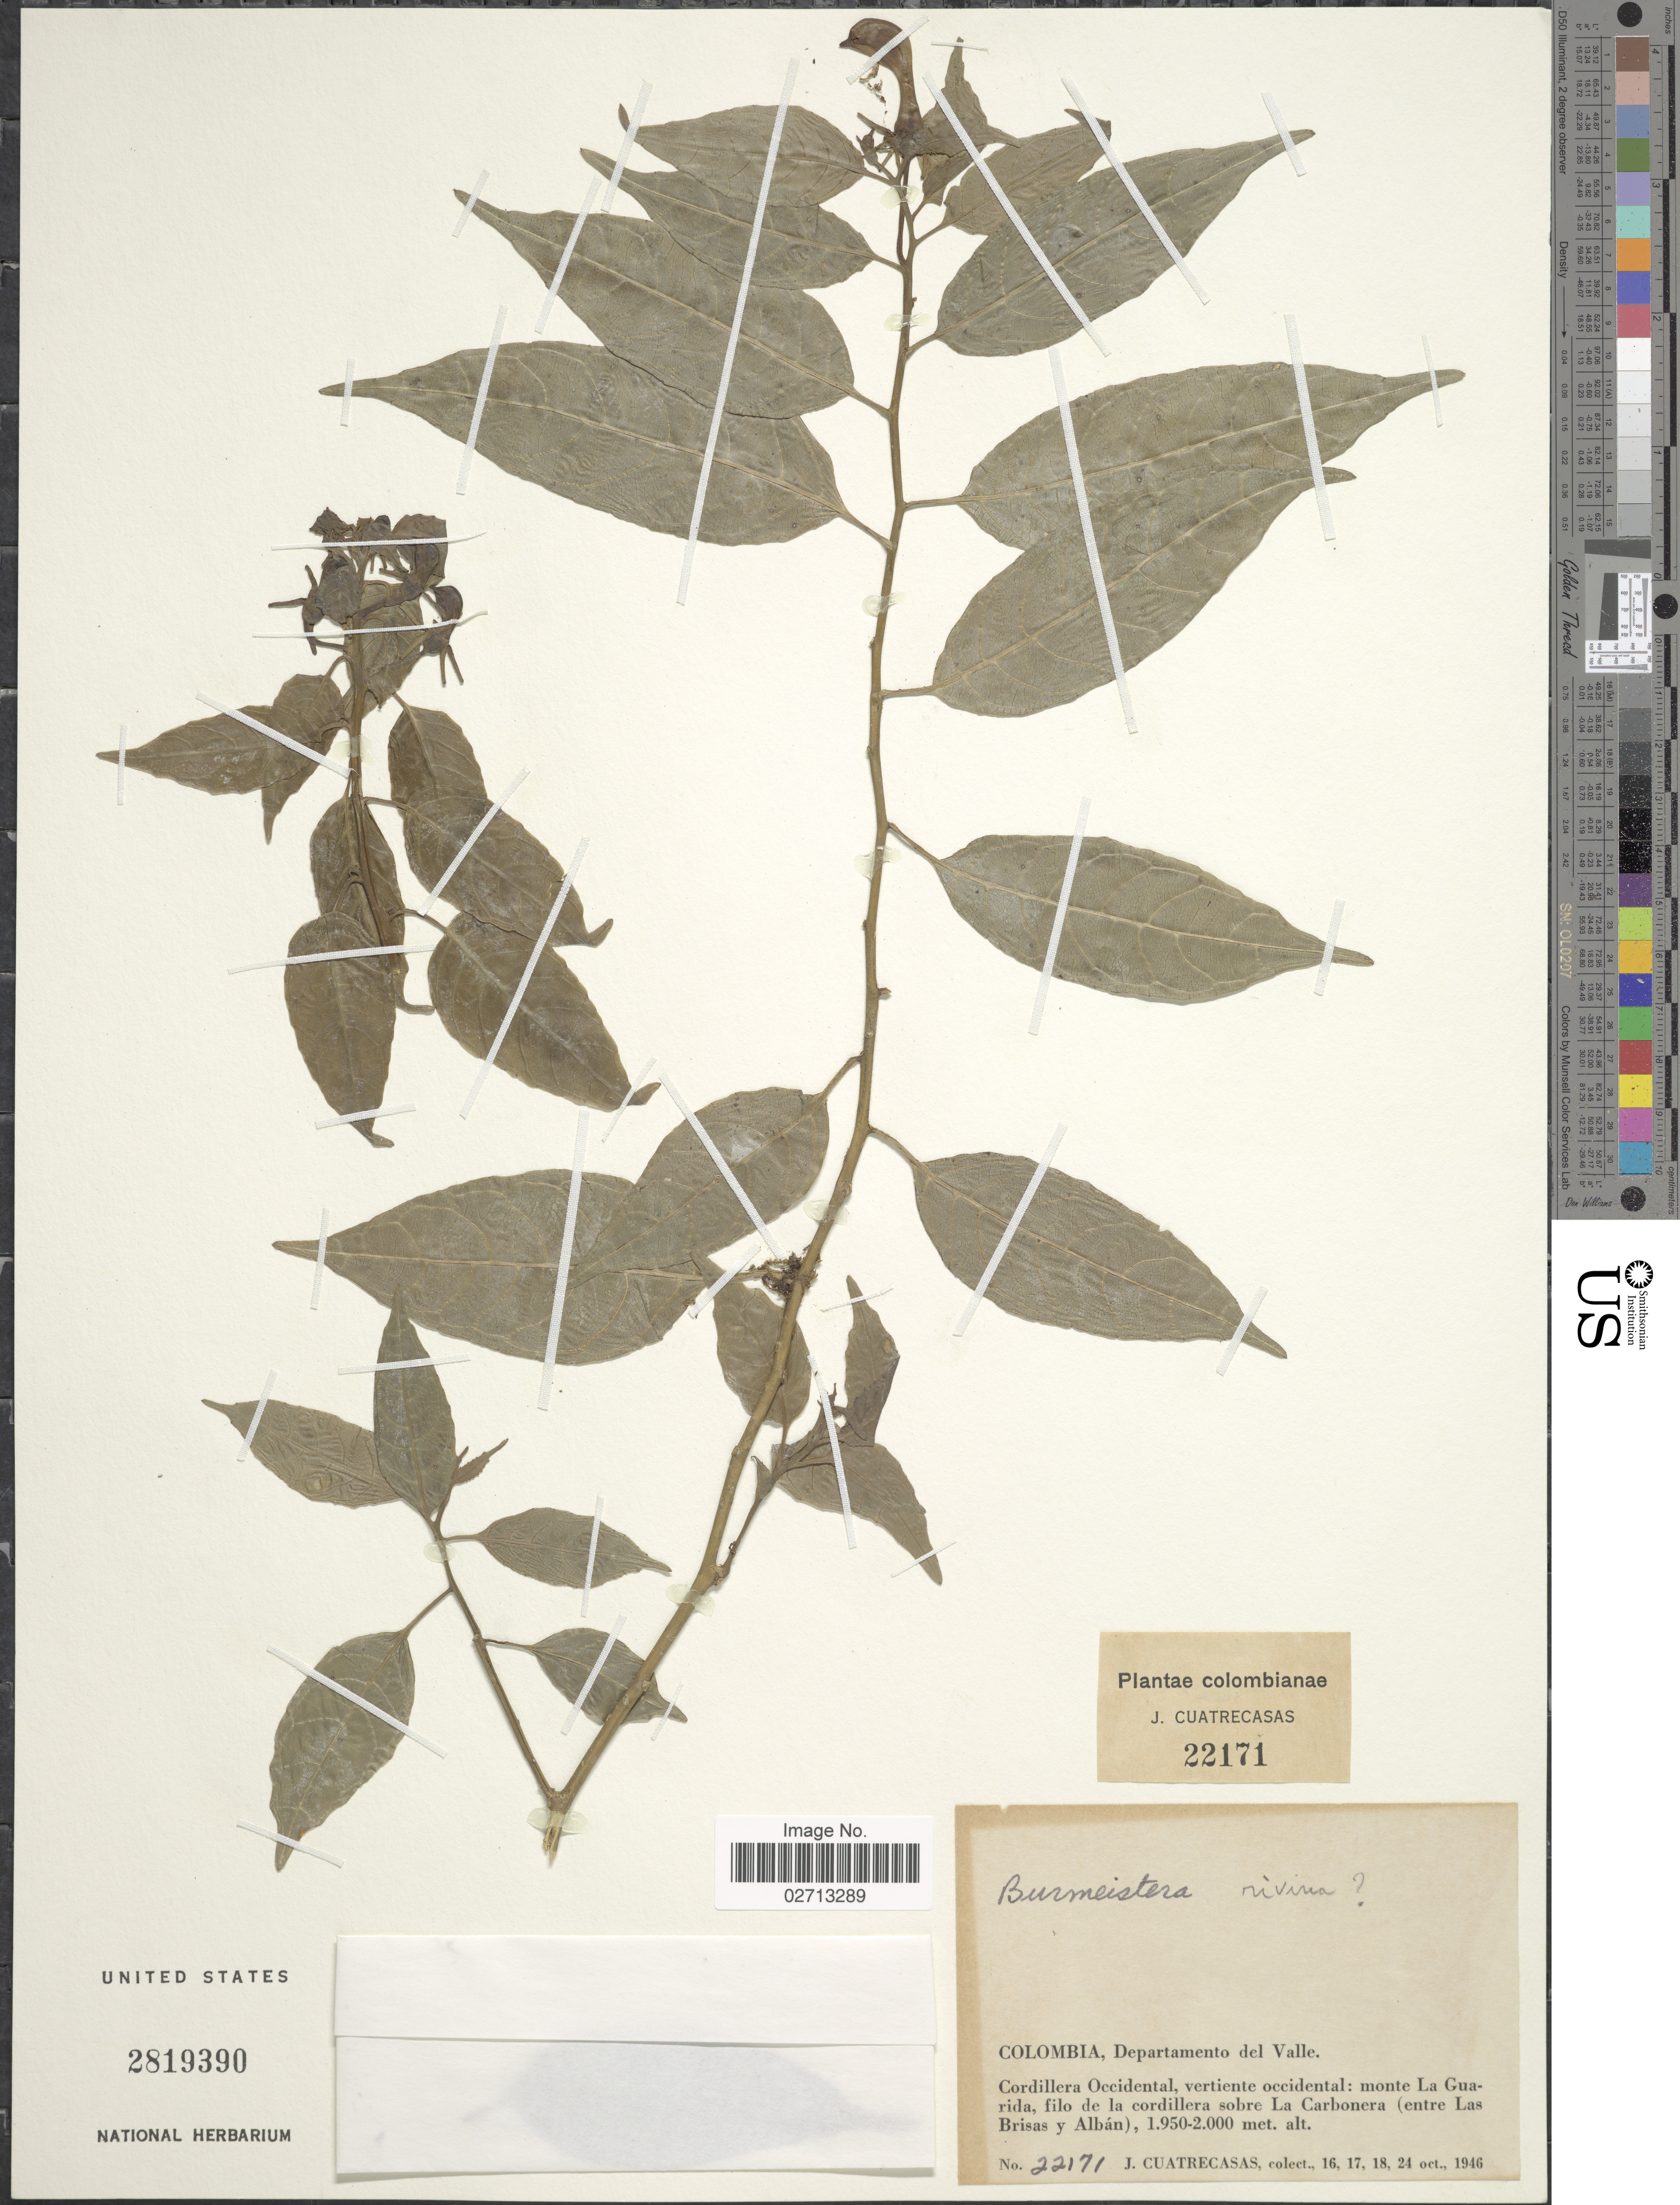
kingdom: Plantae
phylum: Tracheophyta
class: Magnoliopsida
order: Asterales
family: Campanulaceae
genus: Burmeistera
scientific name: Burmeistera rivina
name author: E. Wimm.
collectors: J. Cuatrecasas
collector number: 22171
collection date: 1946-10-16/1946-10-24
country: Colombia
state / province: Valle del Cauca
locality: Departamento del Valle. Cordillera Occidental, vertiente occidental: monte La Guarida, filo de la cordillera sobra La Carbonera (entre Las Brisas y Albán).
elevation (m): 1950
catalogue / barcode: US 2819390